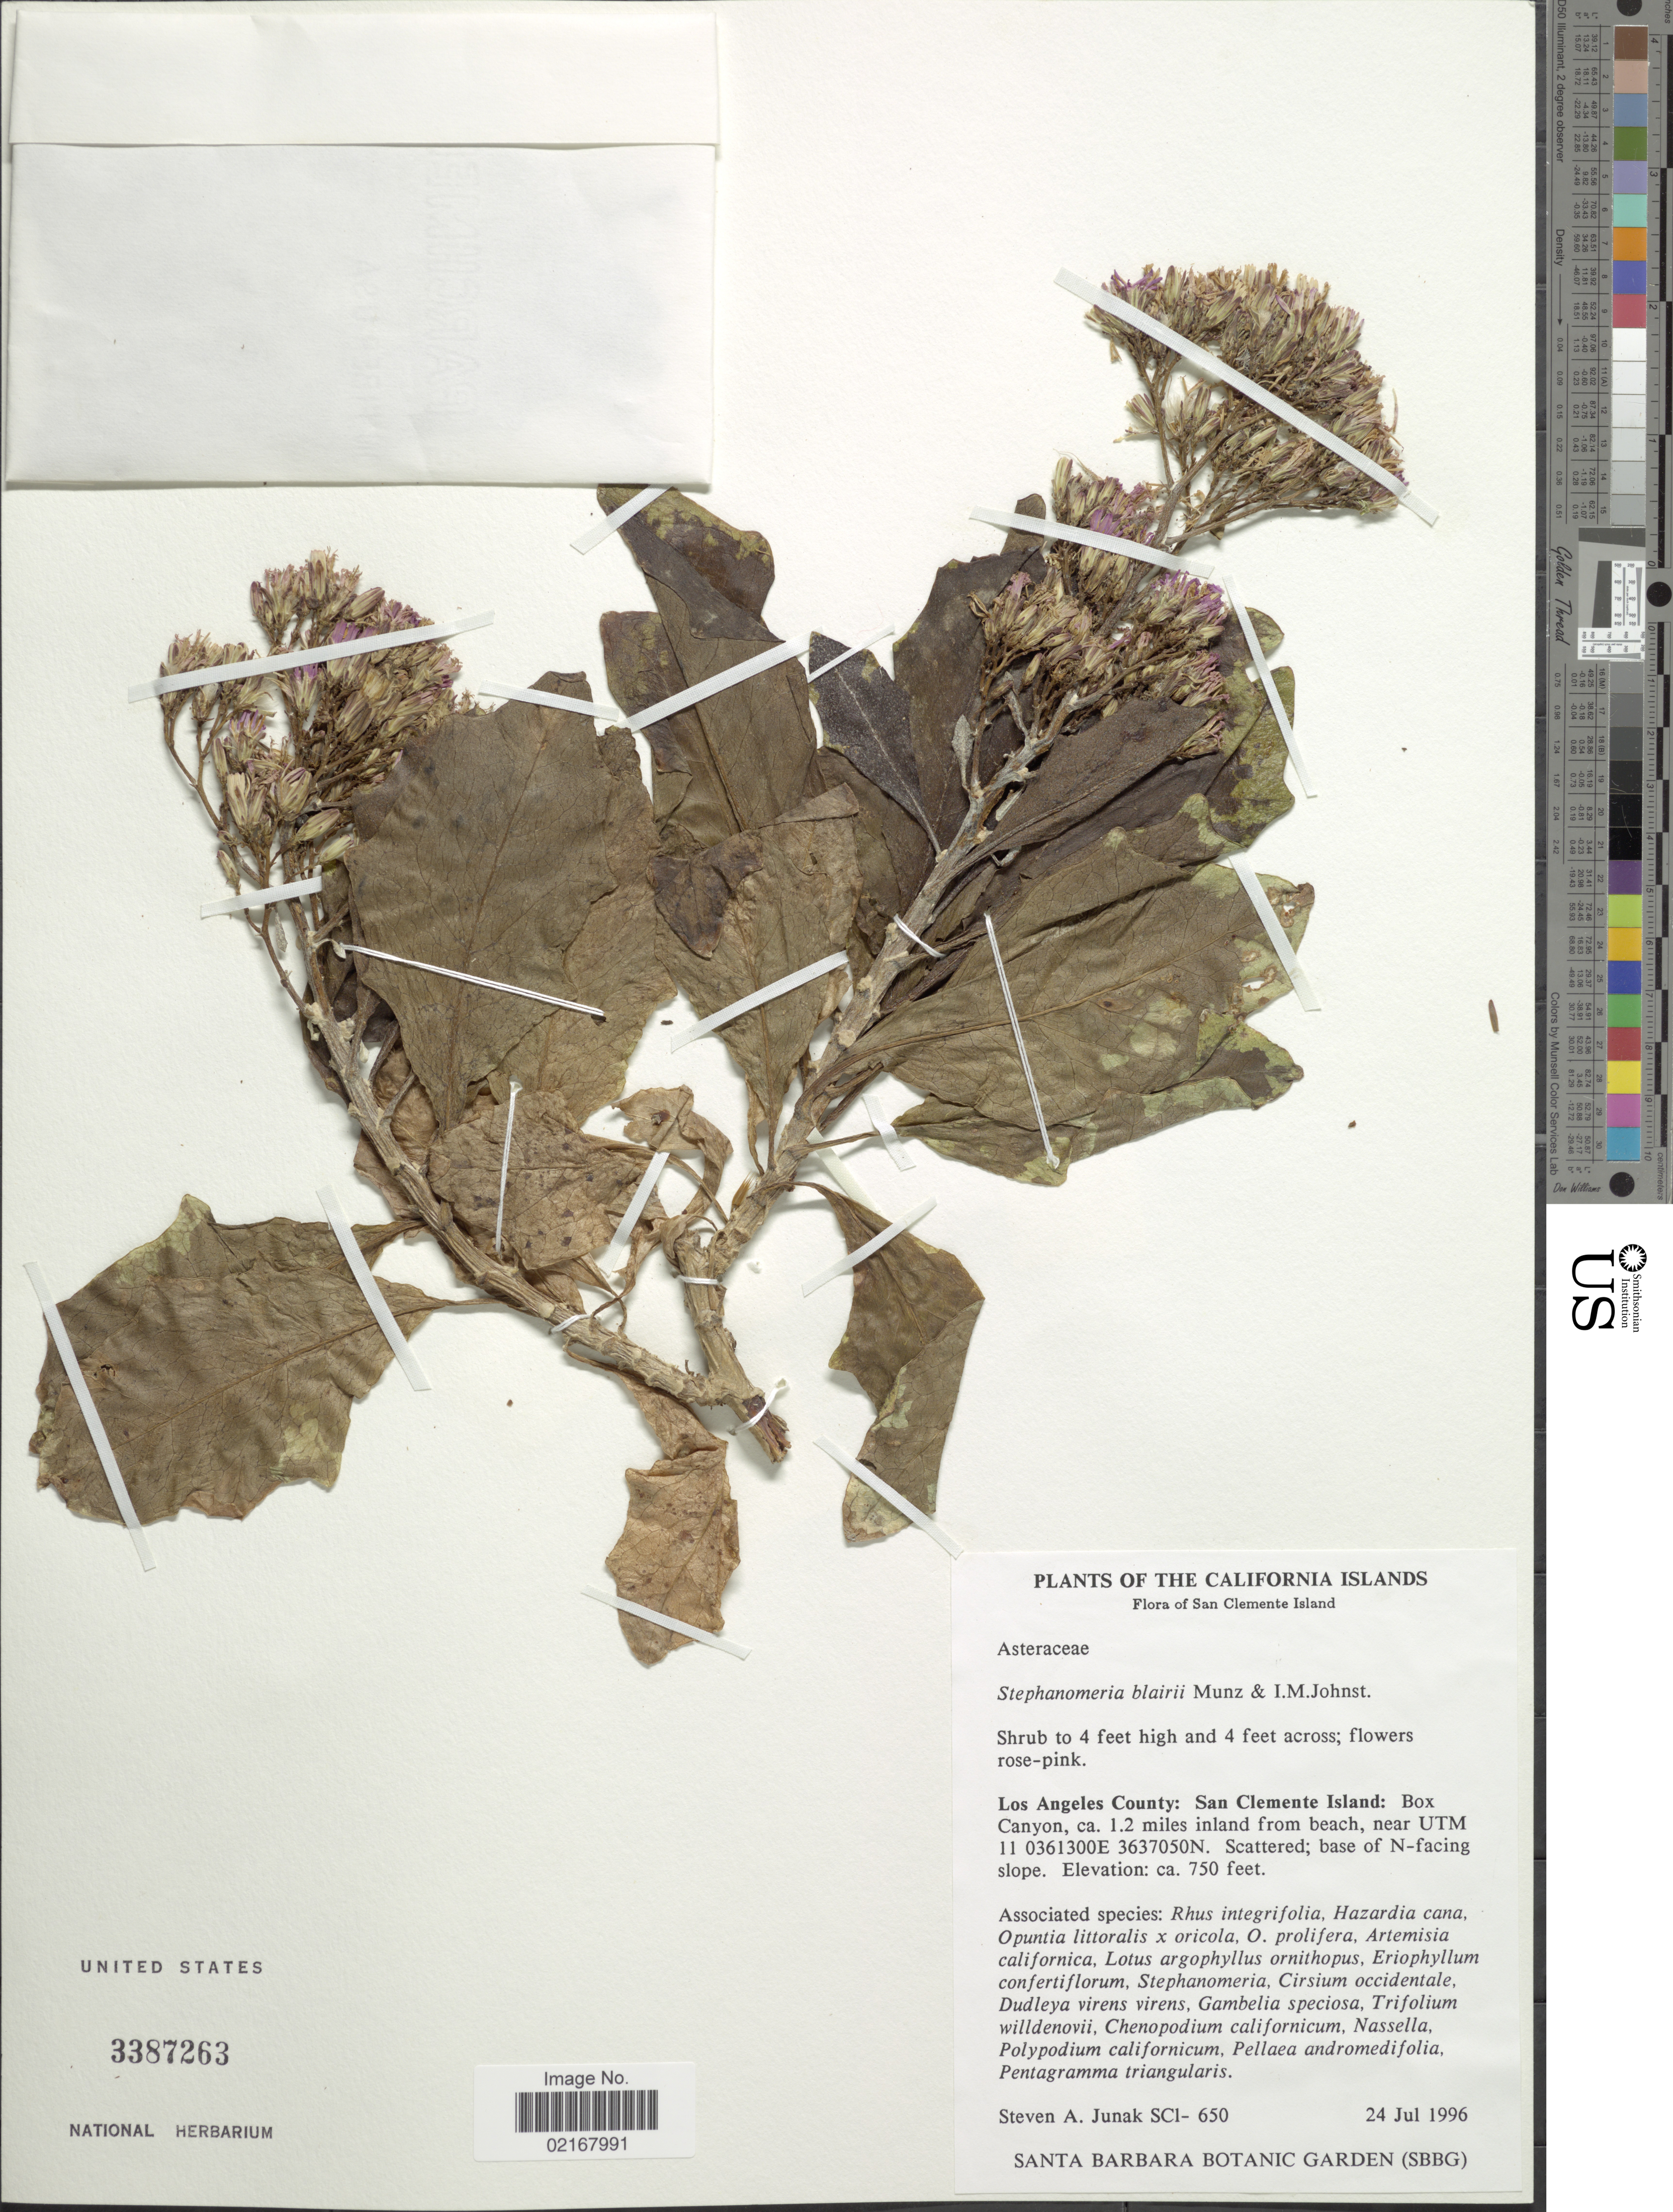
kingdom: Plantae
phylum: Tracheophyta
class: Magnoliopsida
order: Asterales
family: Asteraceae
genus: Munzothamnus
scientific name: Munzothamnus blairii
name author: (Munz & I.M. Johnst.) P.H. Raven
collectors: S. Junak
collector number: SCI-650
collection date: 1996-07-24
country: United States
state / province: California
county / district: Los Angeles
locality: California Islands. San Clemente Island. Los Angeles County: San Clemente Island: Box Canyon, ca. 1.2 miles inland from beach, near UTM 11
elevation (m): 229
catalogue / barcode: US 3387263